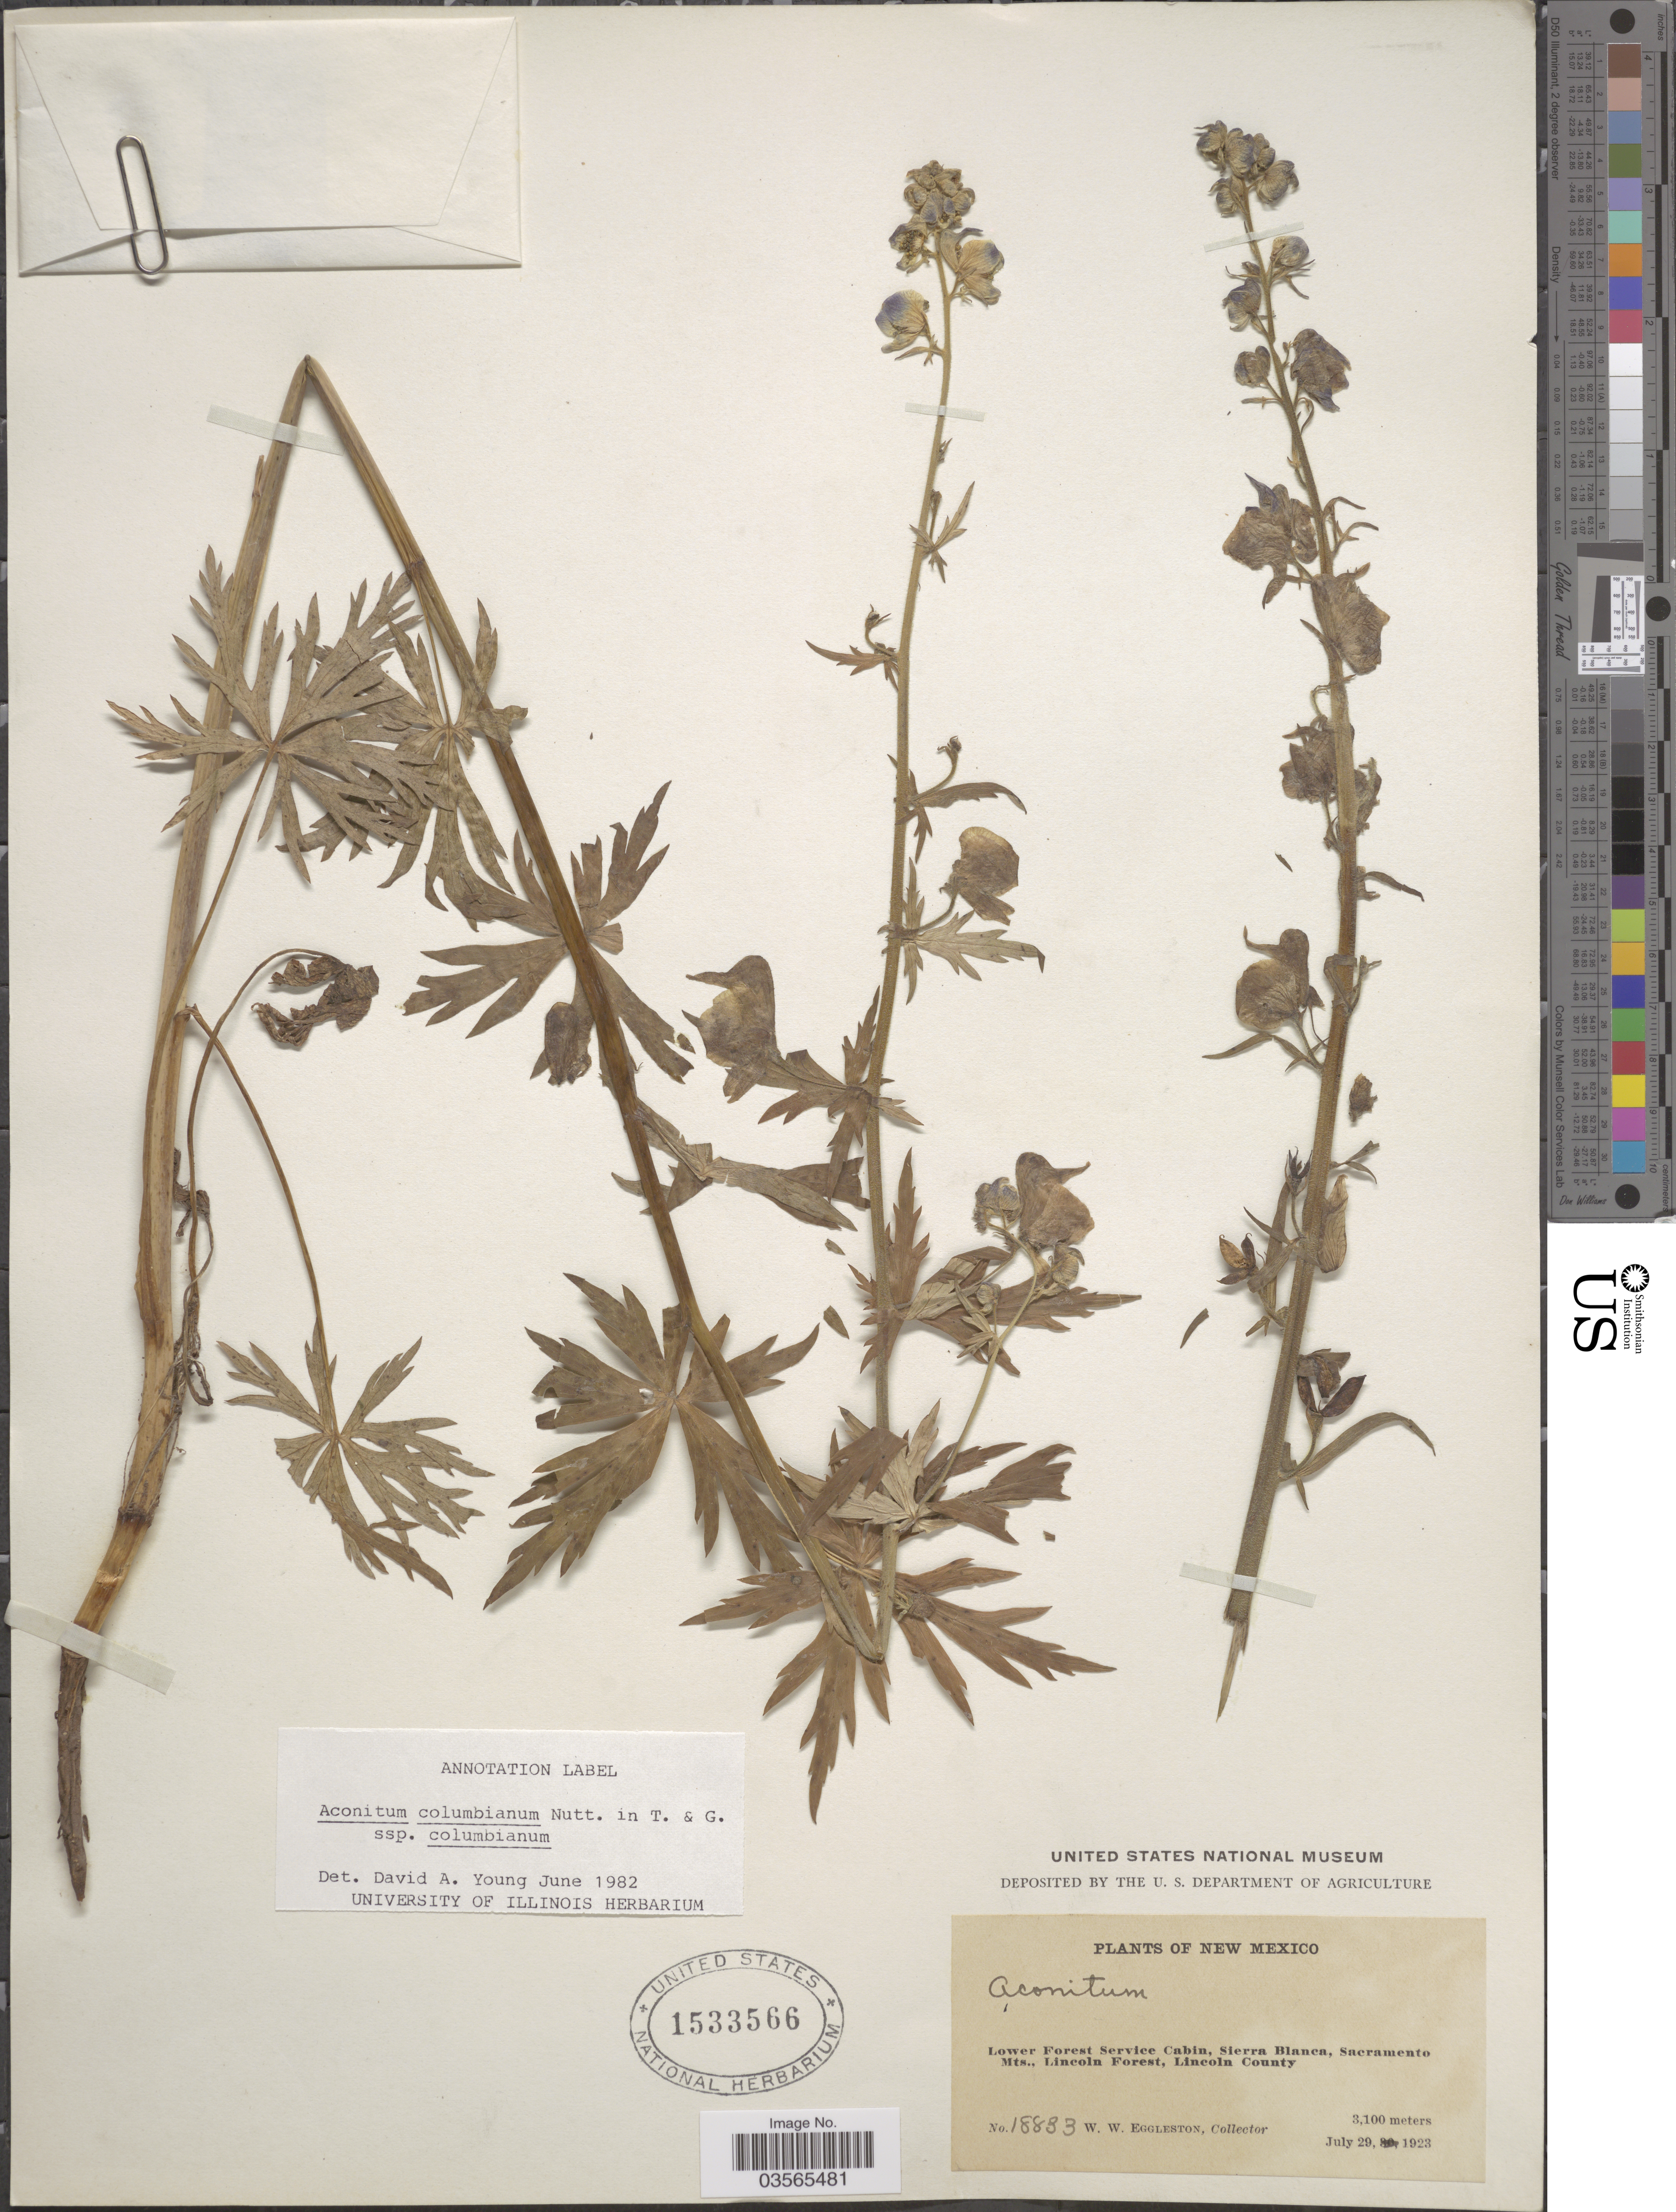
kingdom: Plantae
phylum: Tracheophyta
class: Magnoliopsida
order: Ranunculales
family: Ranunculaceae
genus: Aconitum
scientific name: Aconitum columbianum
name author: Nutt.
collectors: W. W. Eggleston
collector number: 18833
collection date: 1923-07-29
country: United States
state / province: New Mexico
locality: Lower Forest Service Cabin, Sierra Blanca, Sacramento Mts., Lincoln Forest, Lincoln County.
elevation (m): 3100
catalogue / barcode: US 1533566